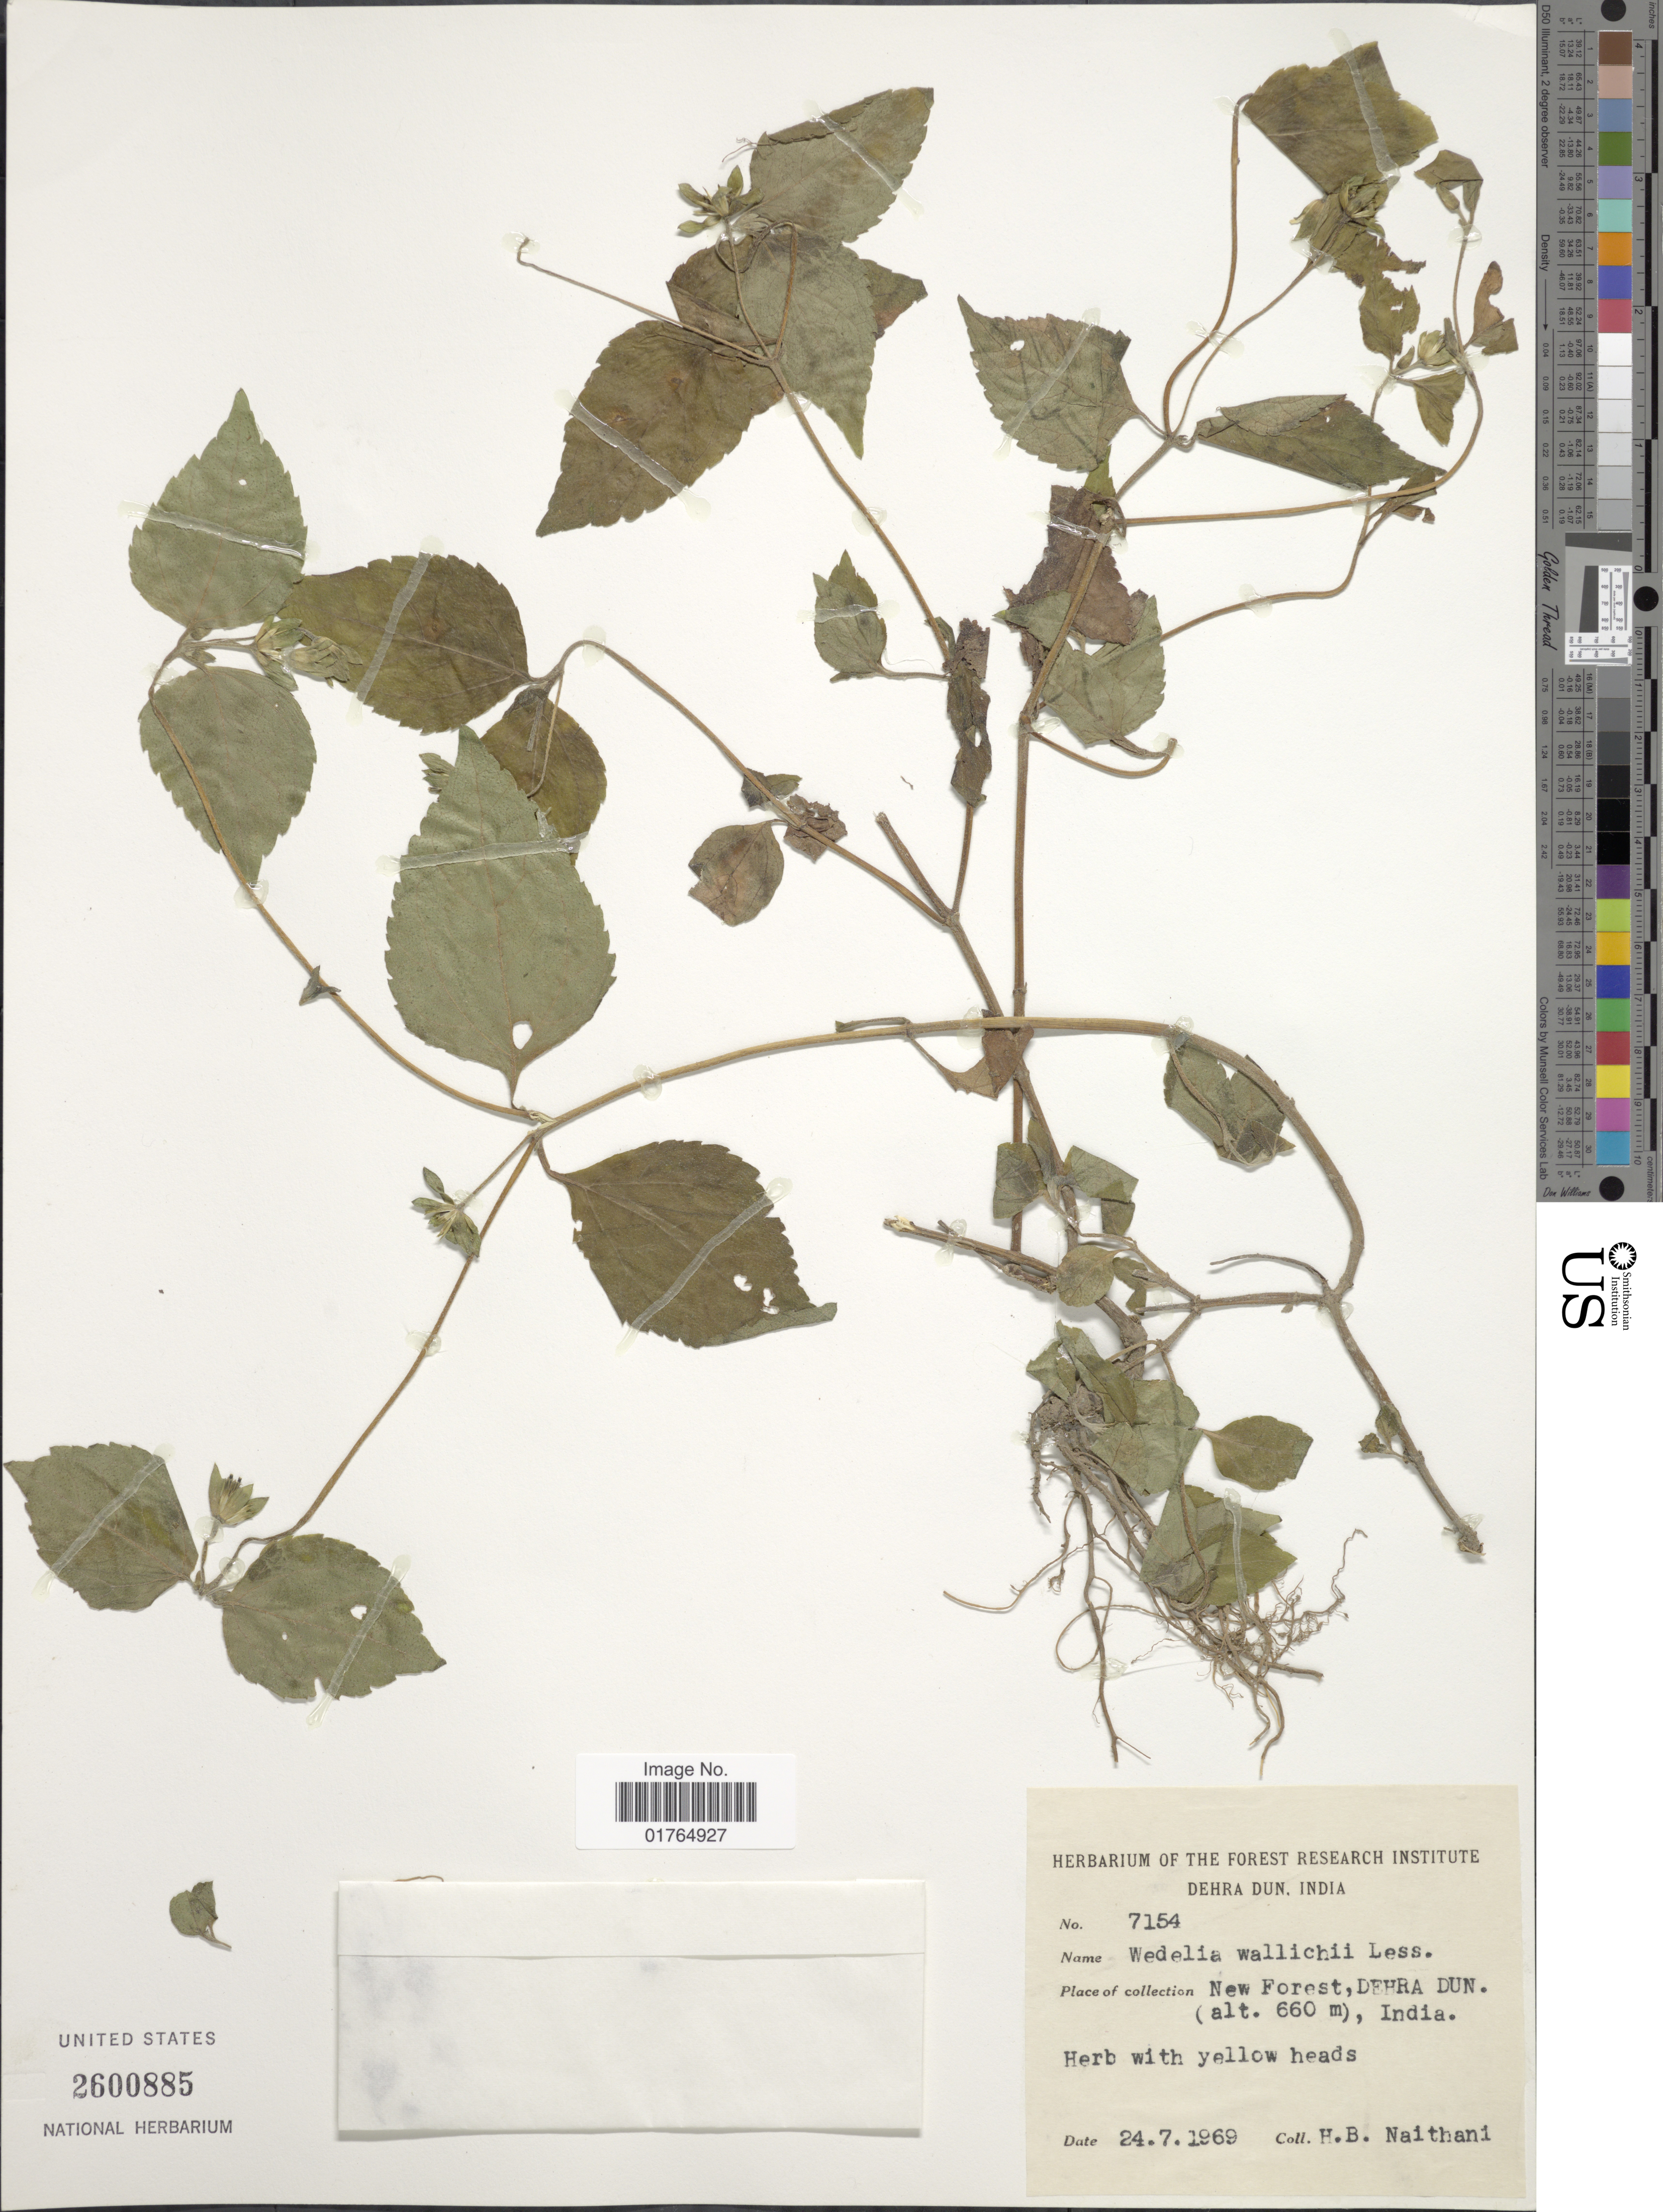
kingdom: Plantae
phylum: Tracheophyta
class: Magnoliopsida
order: Asterales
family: Asteraceae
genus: Wedelia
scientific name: Wedelia wallichii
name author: Less.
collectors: H. Naithani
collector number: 7154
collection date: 1969-07-24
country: India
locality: New Forest, Dehra Dun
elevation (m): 660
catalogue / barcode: US 2600885